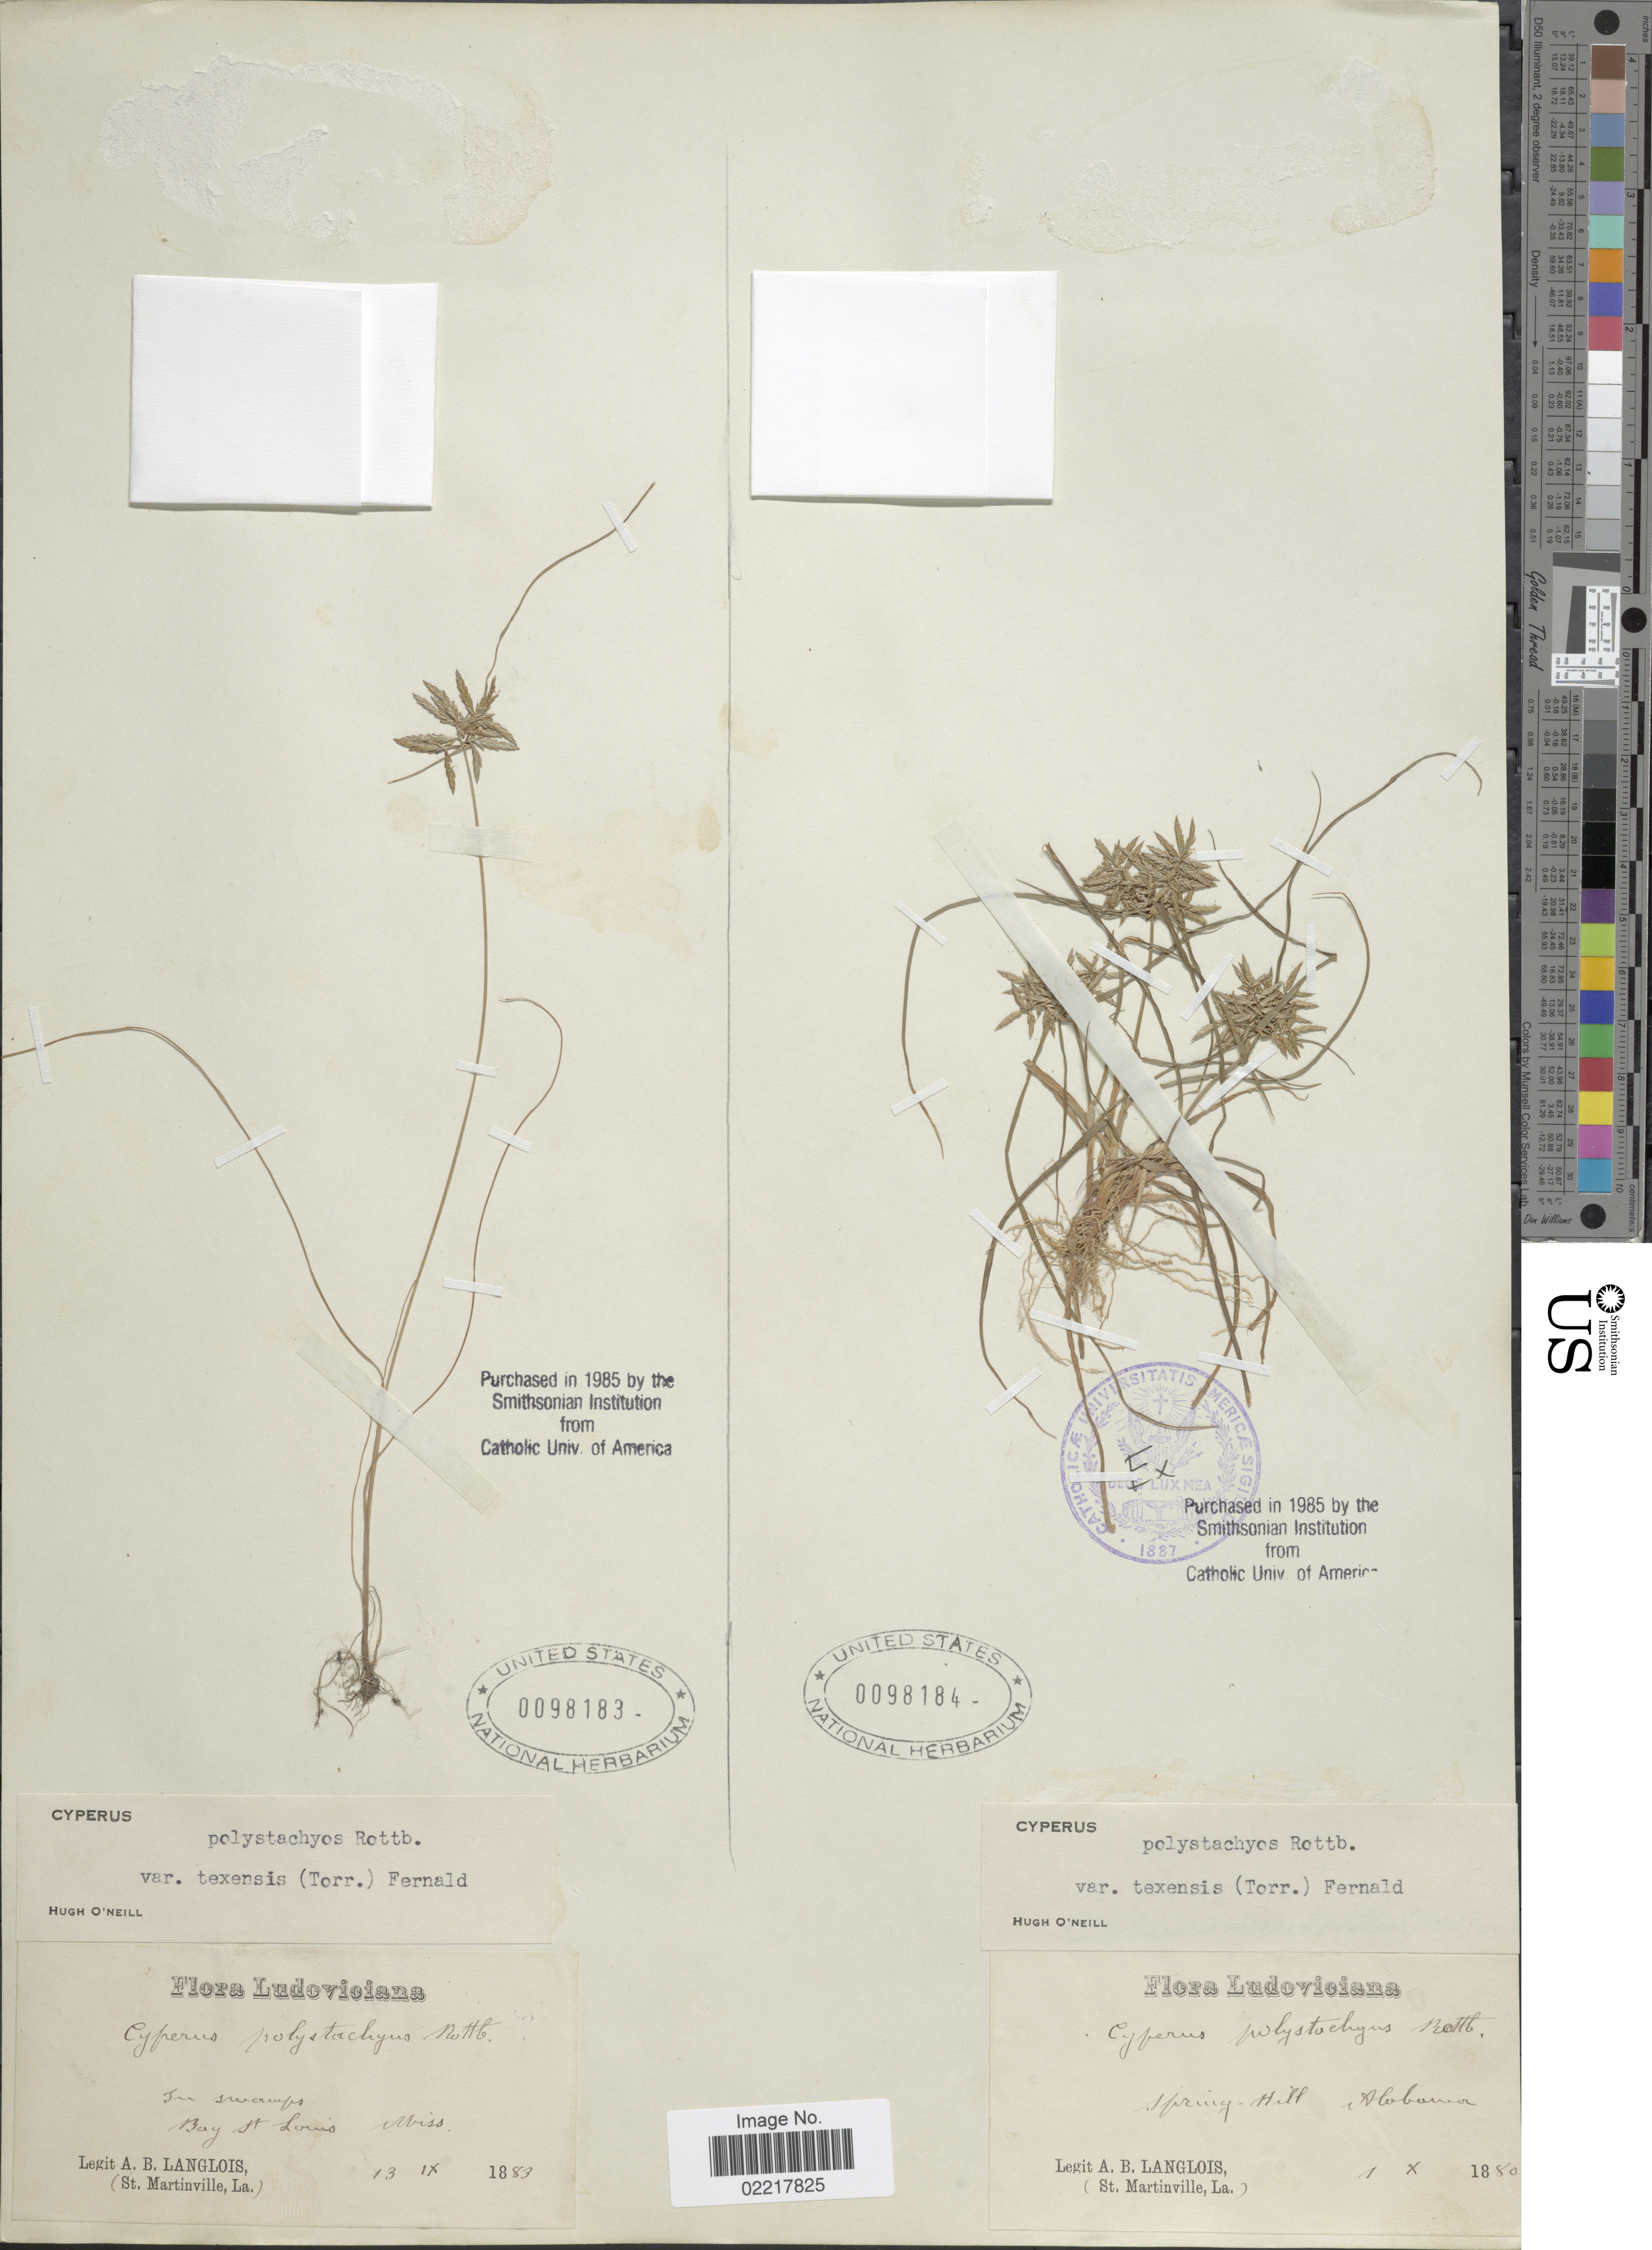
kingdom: Plantae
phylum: Tracheophyta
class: Liliopsida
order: Poales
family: Cyperaceae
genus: Cyperus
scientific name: Cyperus polystachyos var. texensis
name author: (Torr.) Fernald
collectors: A. Langlois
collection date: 1880-10-01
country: United States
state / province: Alabama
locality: Ludoviciana, Spring Hill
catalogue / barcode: US 98184-2